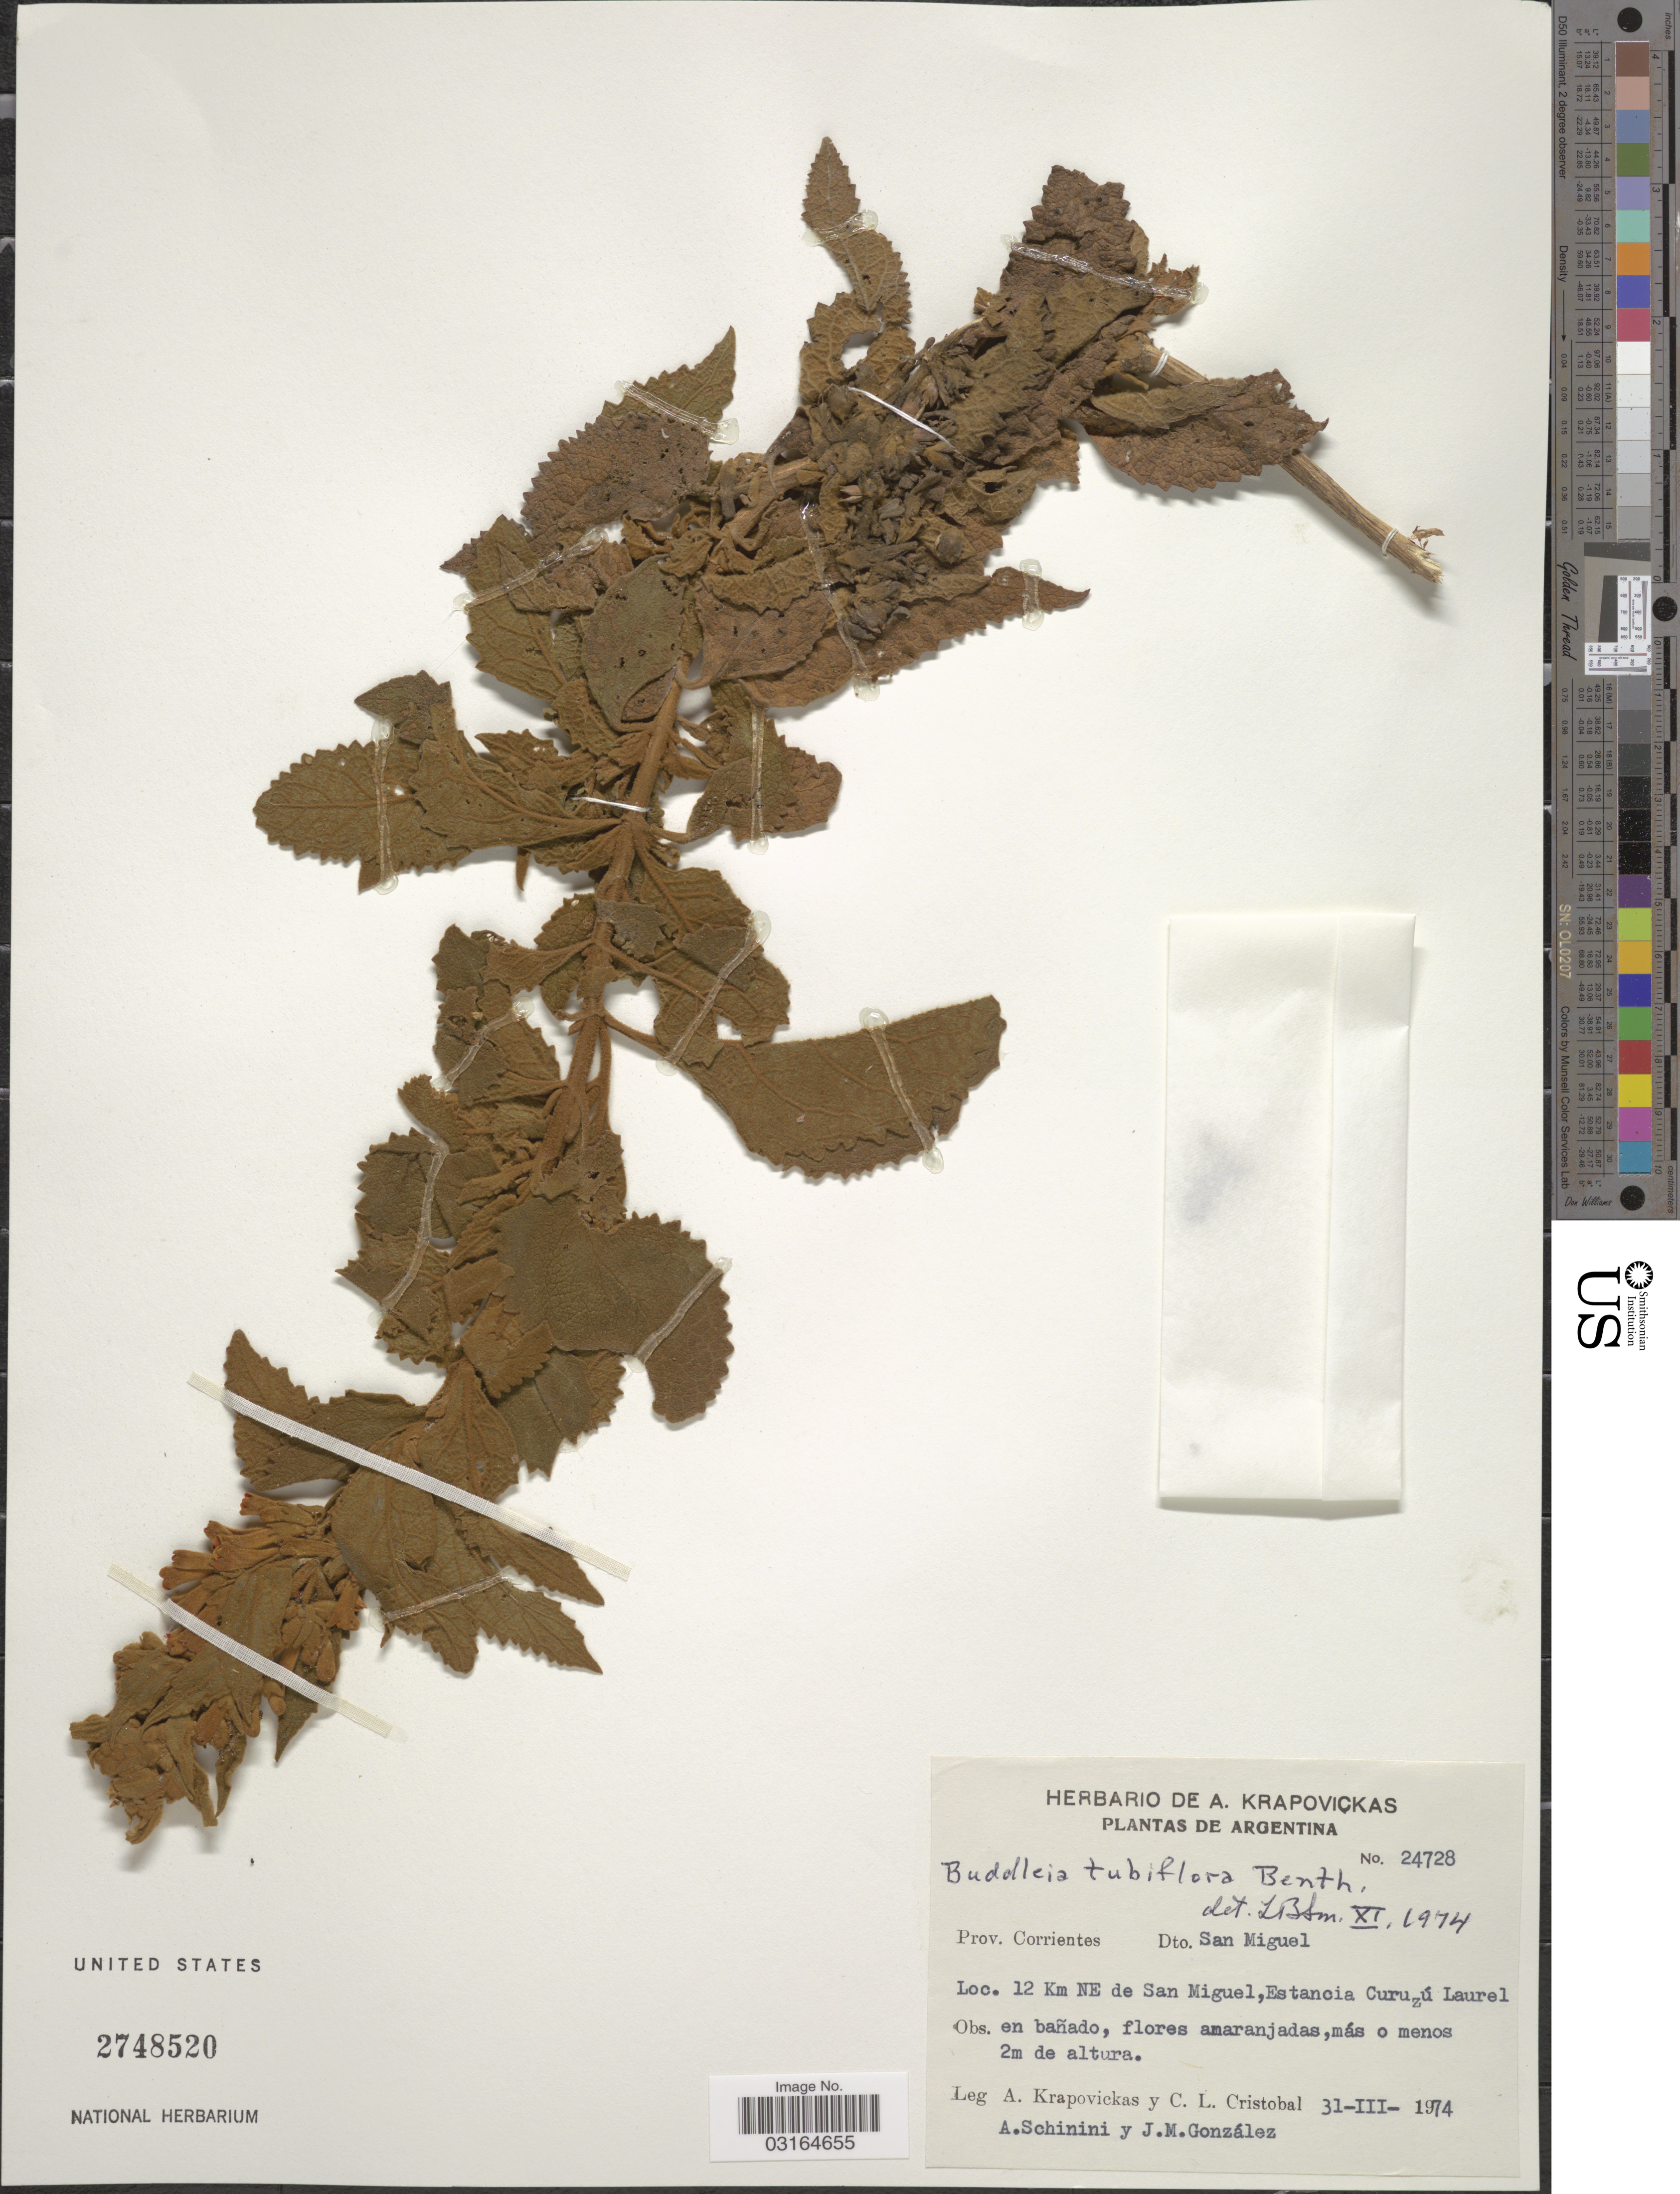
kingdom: Plantae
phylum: Tracheophyta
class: Magnoliopsida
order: Lamiales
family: Scrophulariaceae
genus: Buddleja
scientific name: Buddleja tubiflora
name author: Benth.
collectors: A. Krapovickas, C. Cristobal, A. Schinini & J. M. Gonzalez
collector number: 24728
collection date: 1974-03-31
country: Argentina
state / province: Corrientes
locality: Dto. San Miguel. 12 Km NE de San Miguel, Estancia Curuzú Laurel.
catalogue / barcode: US 2748520